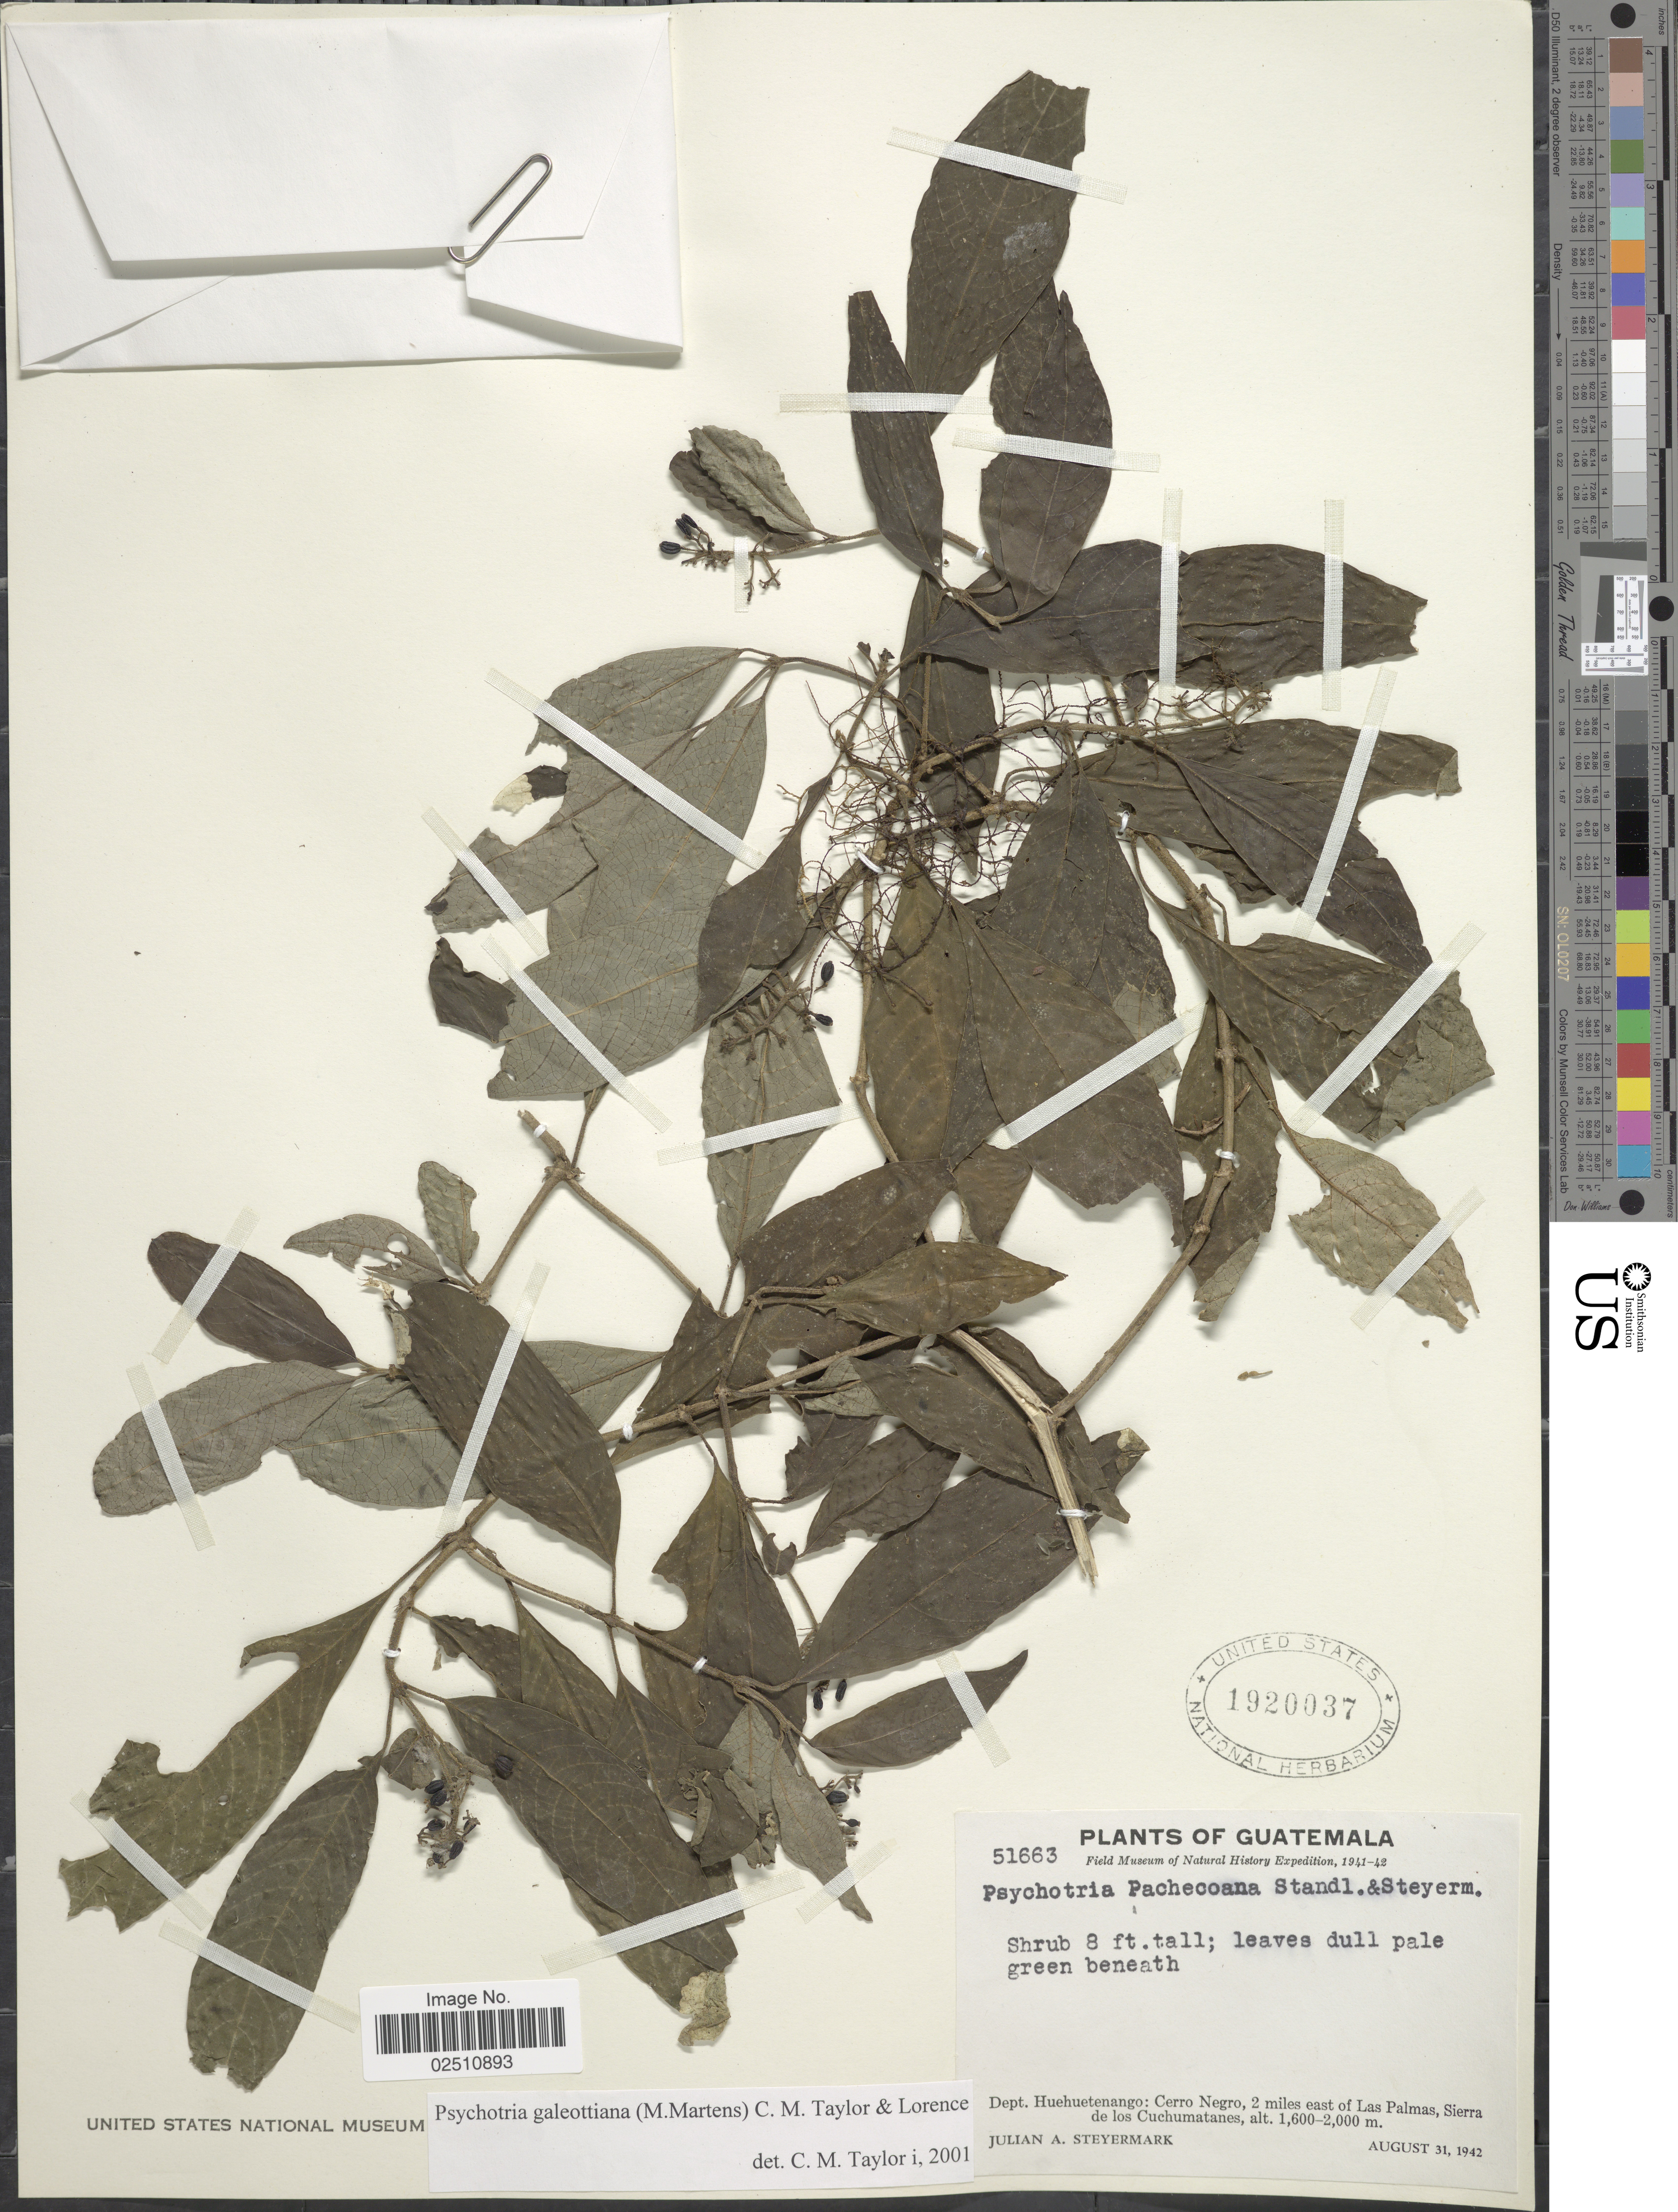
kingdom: Plantae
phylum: Tracheophyta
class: Magnoliopsida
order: Gentianales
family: Rubiaceae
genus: Psychotria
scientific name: Psychotria galeottiana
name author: (M. Martens) C.M. Taylor & Lorence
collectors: J. Steyermark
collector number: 51663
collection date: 1942-08-31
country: Guatemala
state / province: Huehuetenango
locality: Cerro Negro, 2 miles east of Las Palmas, Sierra de los Cuchumatanes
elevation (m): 1600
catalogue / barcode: US 1920037